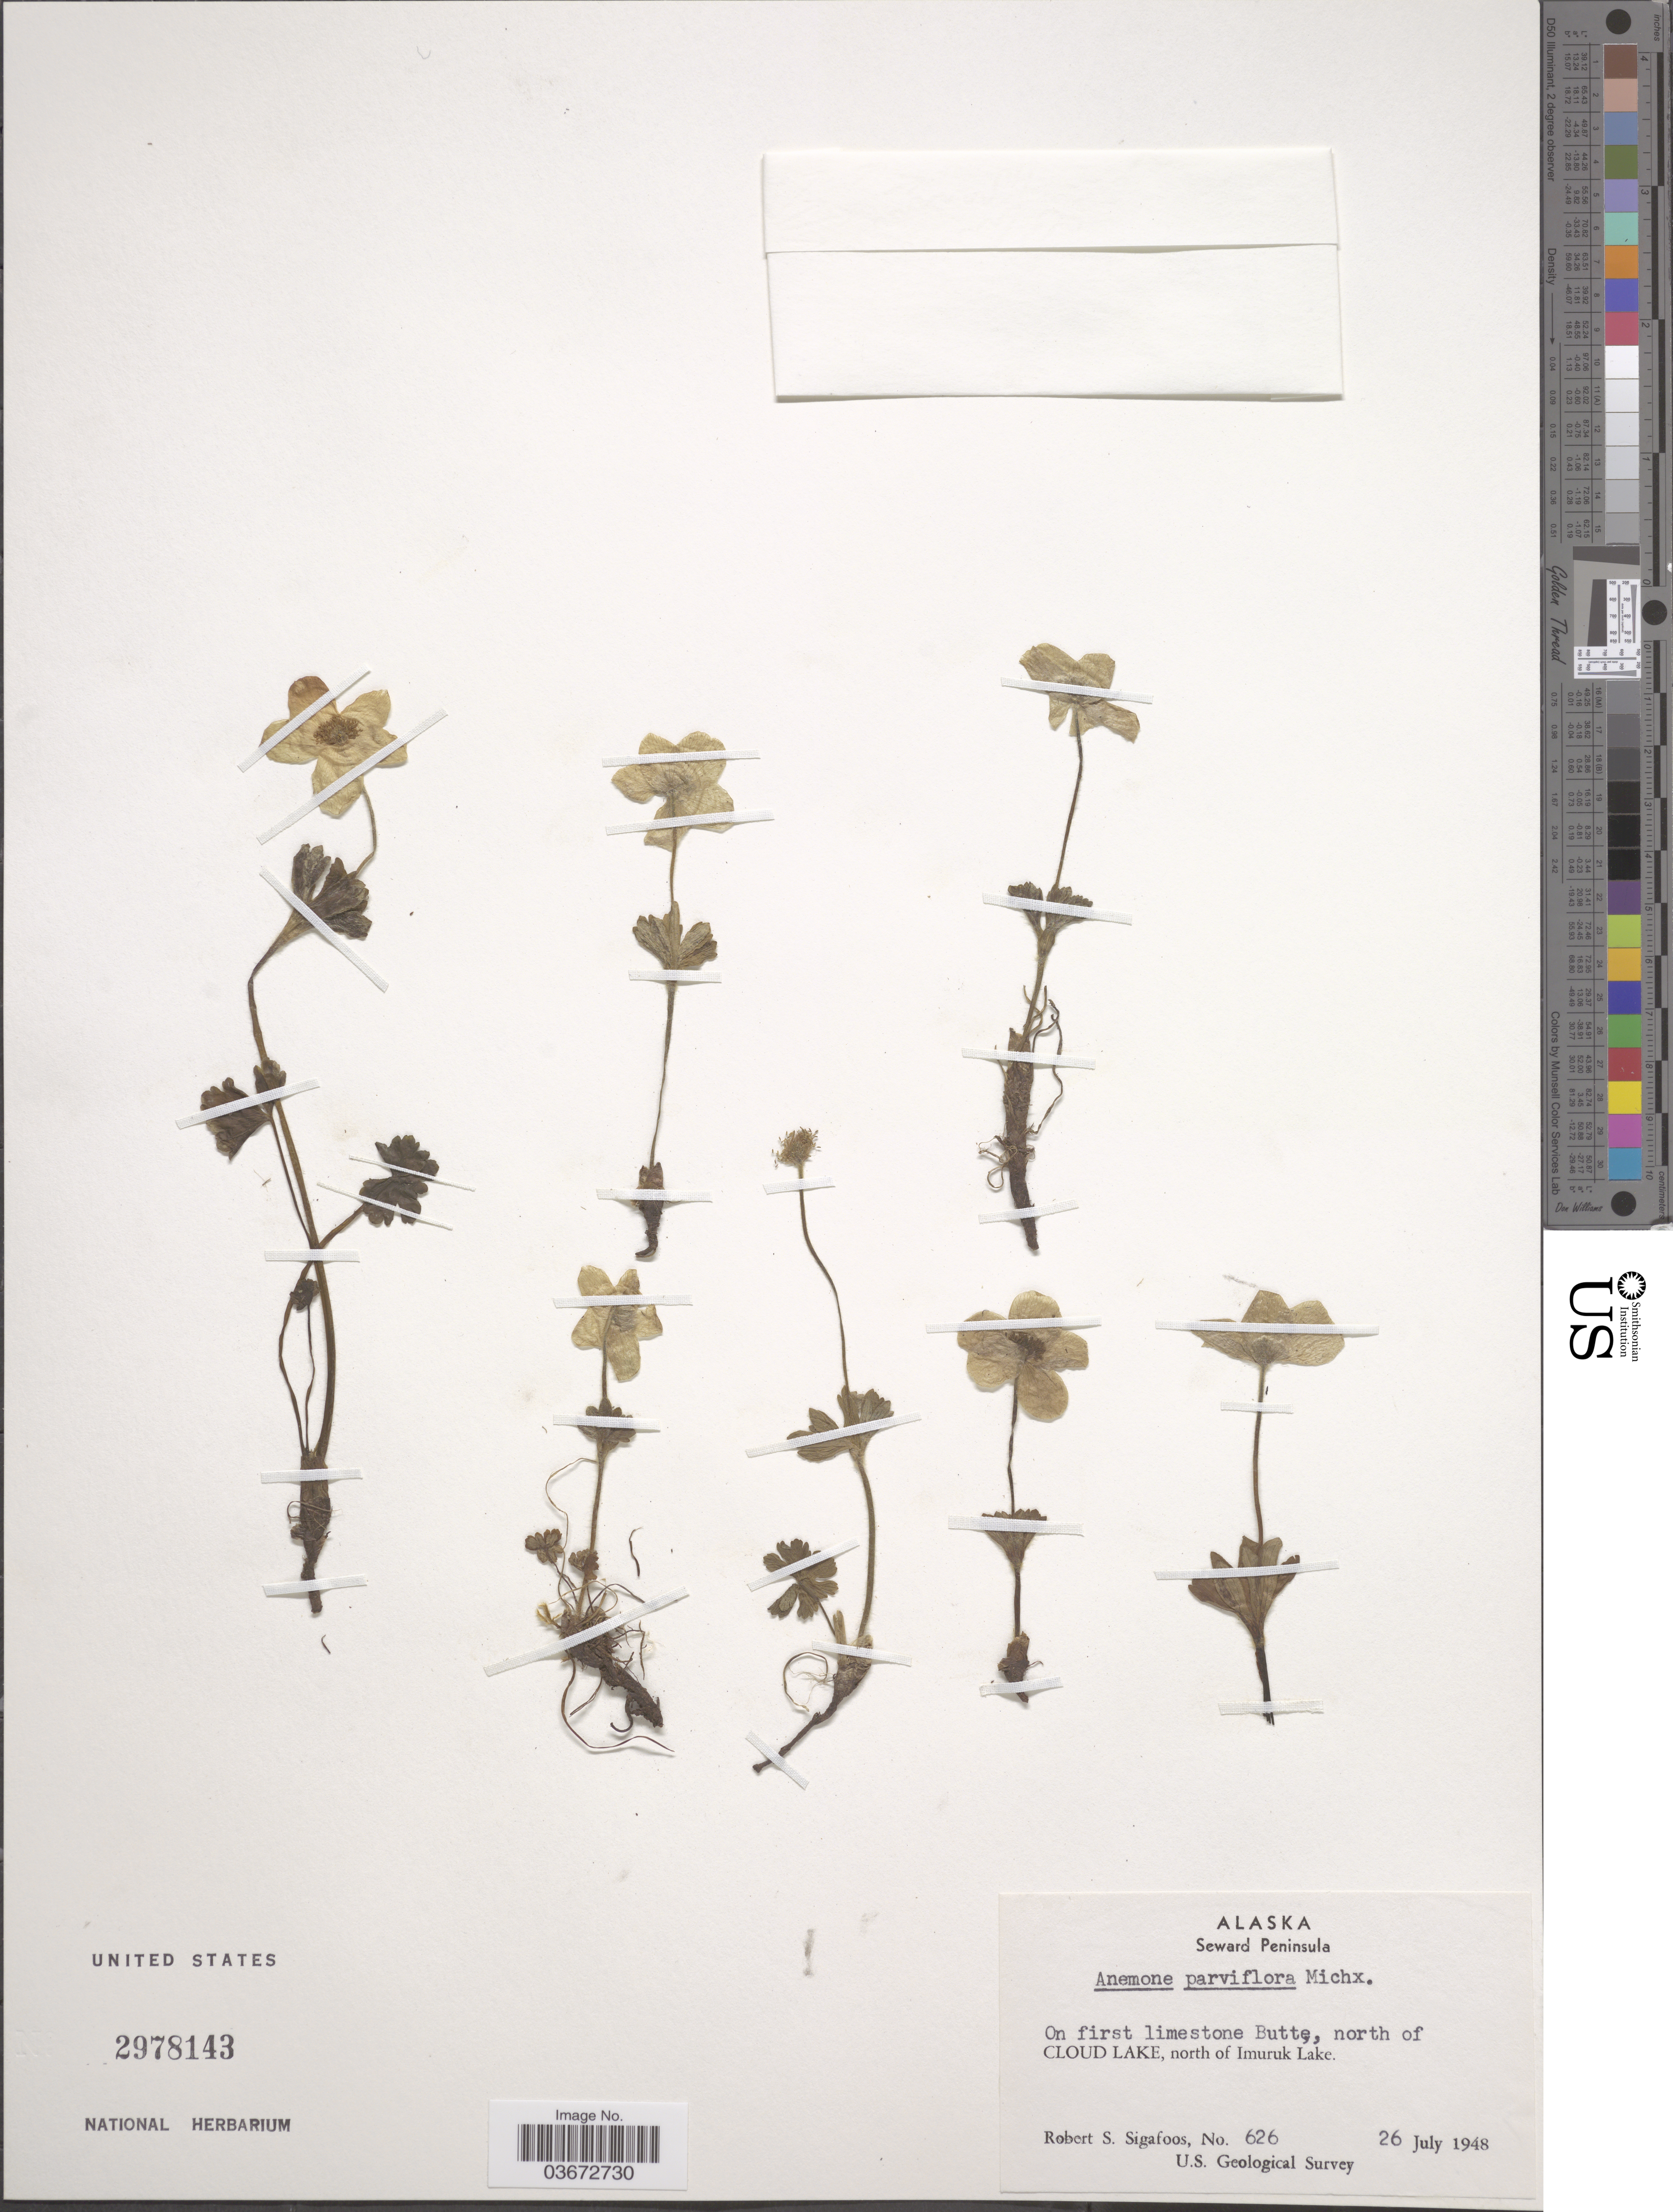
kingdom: Plantae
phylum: Tracheophyta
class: Magnoliopsida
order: Ranunculales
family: Ranunculaceae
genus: Anemone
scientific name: Anemone parviflora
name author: Michx.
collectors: R. Sigafoos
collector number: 626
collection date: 1948-07-26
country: United States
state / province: Alaska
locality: Seward Peninsula. On first limestone Butte, north of Cloud Lake, north of Imuruk Lake.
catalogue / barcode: US 2978143